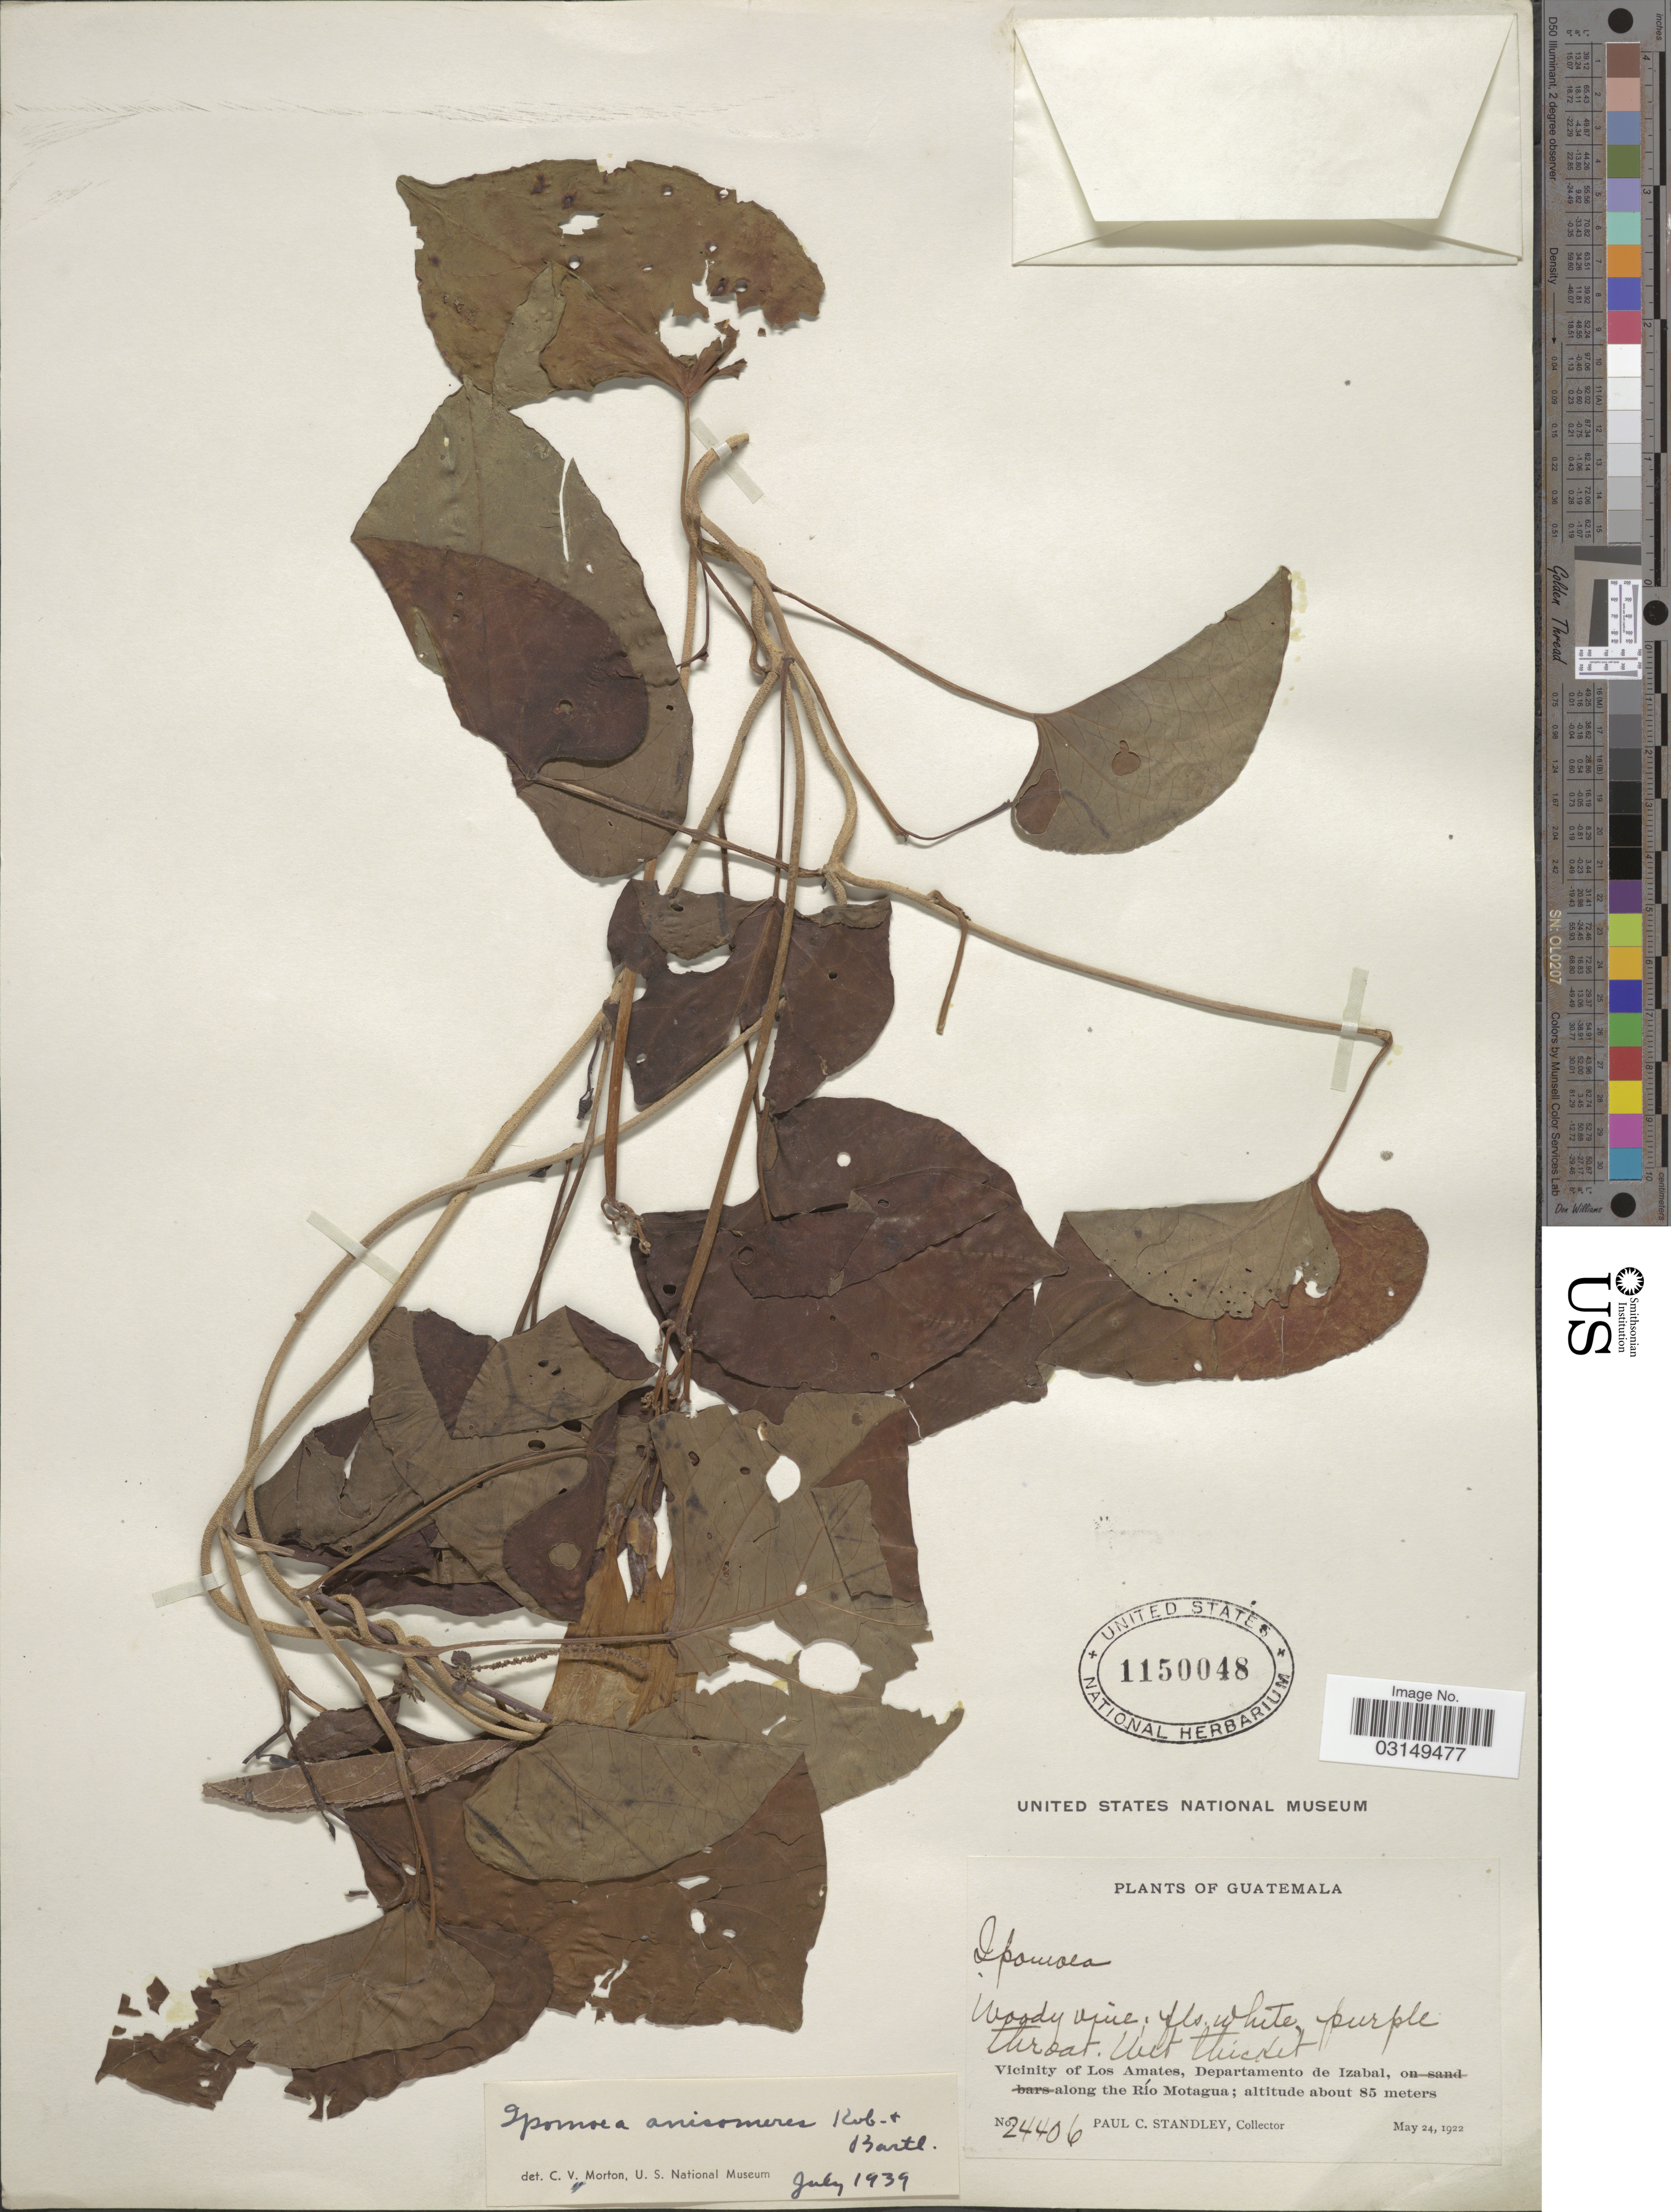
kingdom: Plantae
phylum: Tracheophyta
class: Magnoliopsida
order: Solanales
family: Convolvulaceae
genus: Ipomoea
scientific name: Ipomoea anisomeres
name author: B.L. Rob. & Bartlett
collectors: P. C. Standley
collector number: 24406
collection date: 1922-05-24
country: Guatemala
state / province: Izabal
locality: Vicinity of Los Amates, Departamento de Izabal, along the Río Motagua.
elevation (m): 85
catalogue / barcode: US 1150048